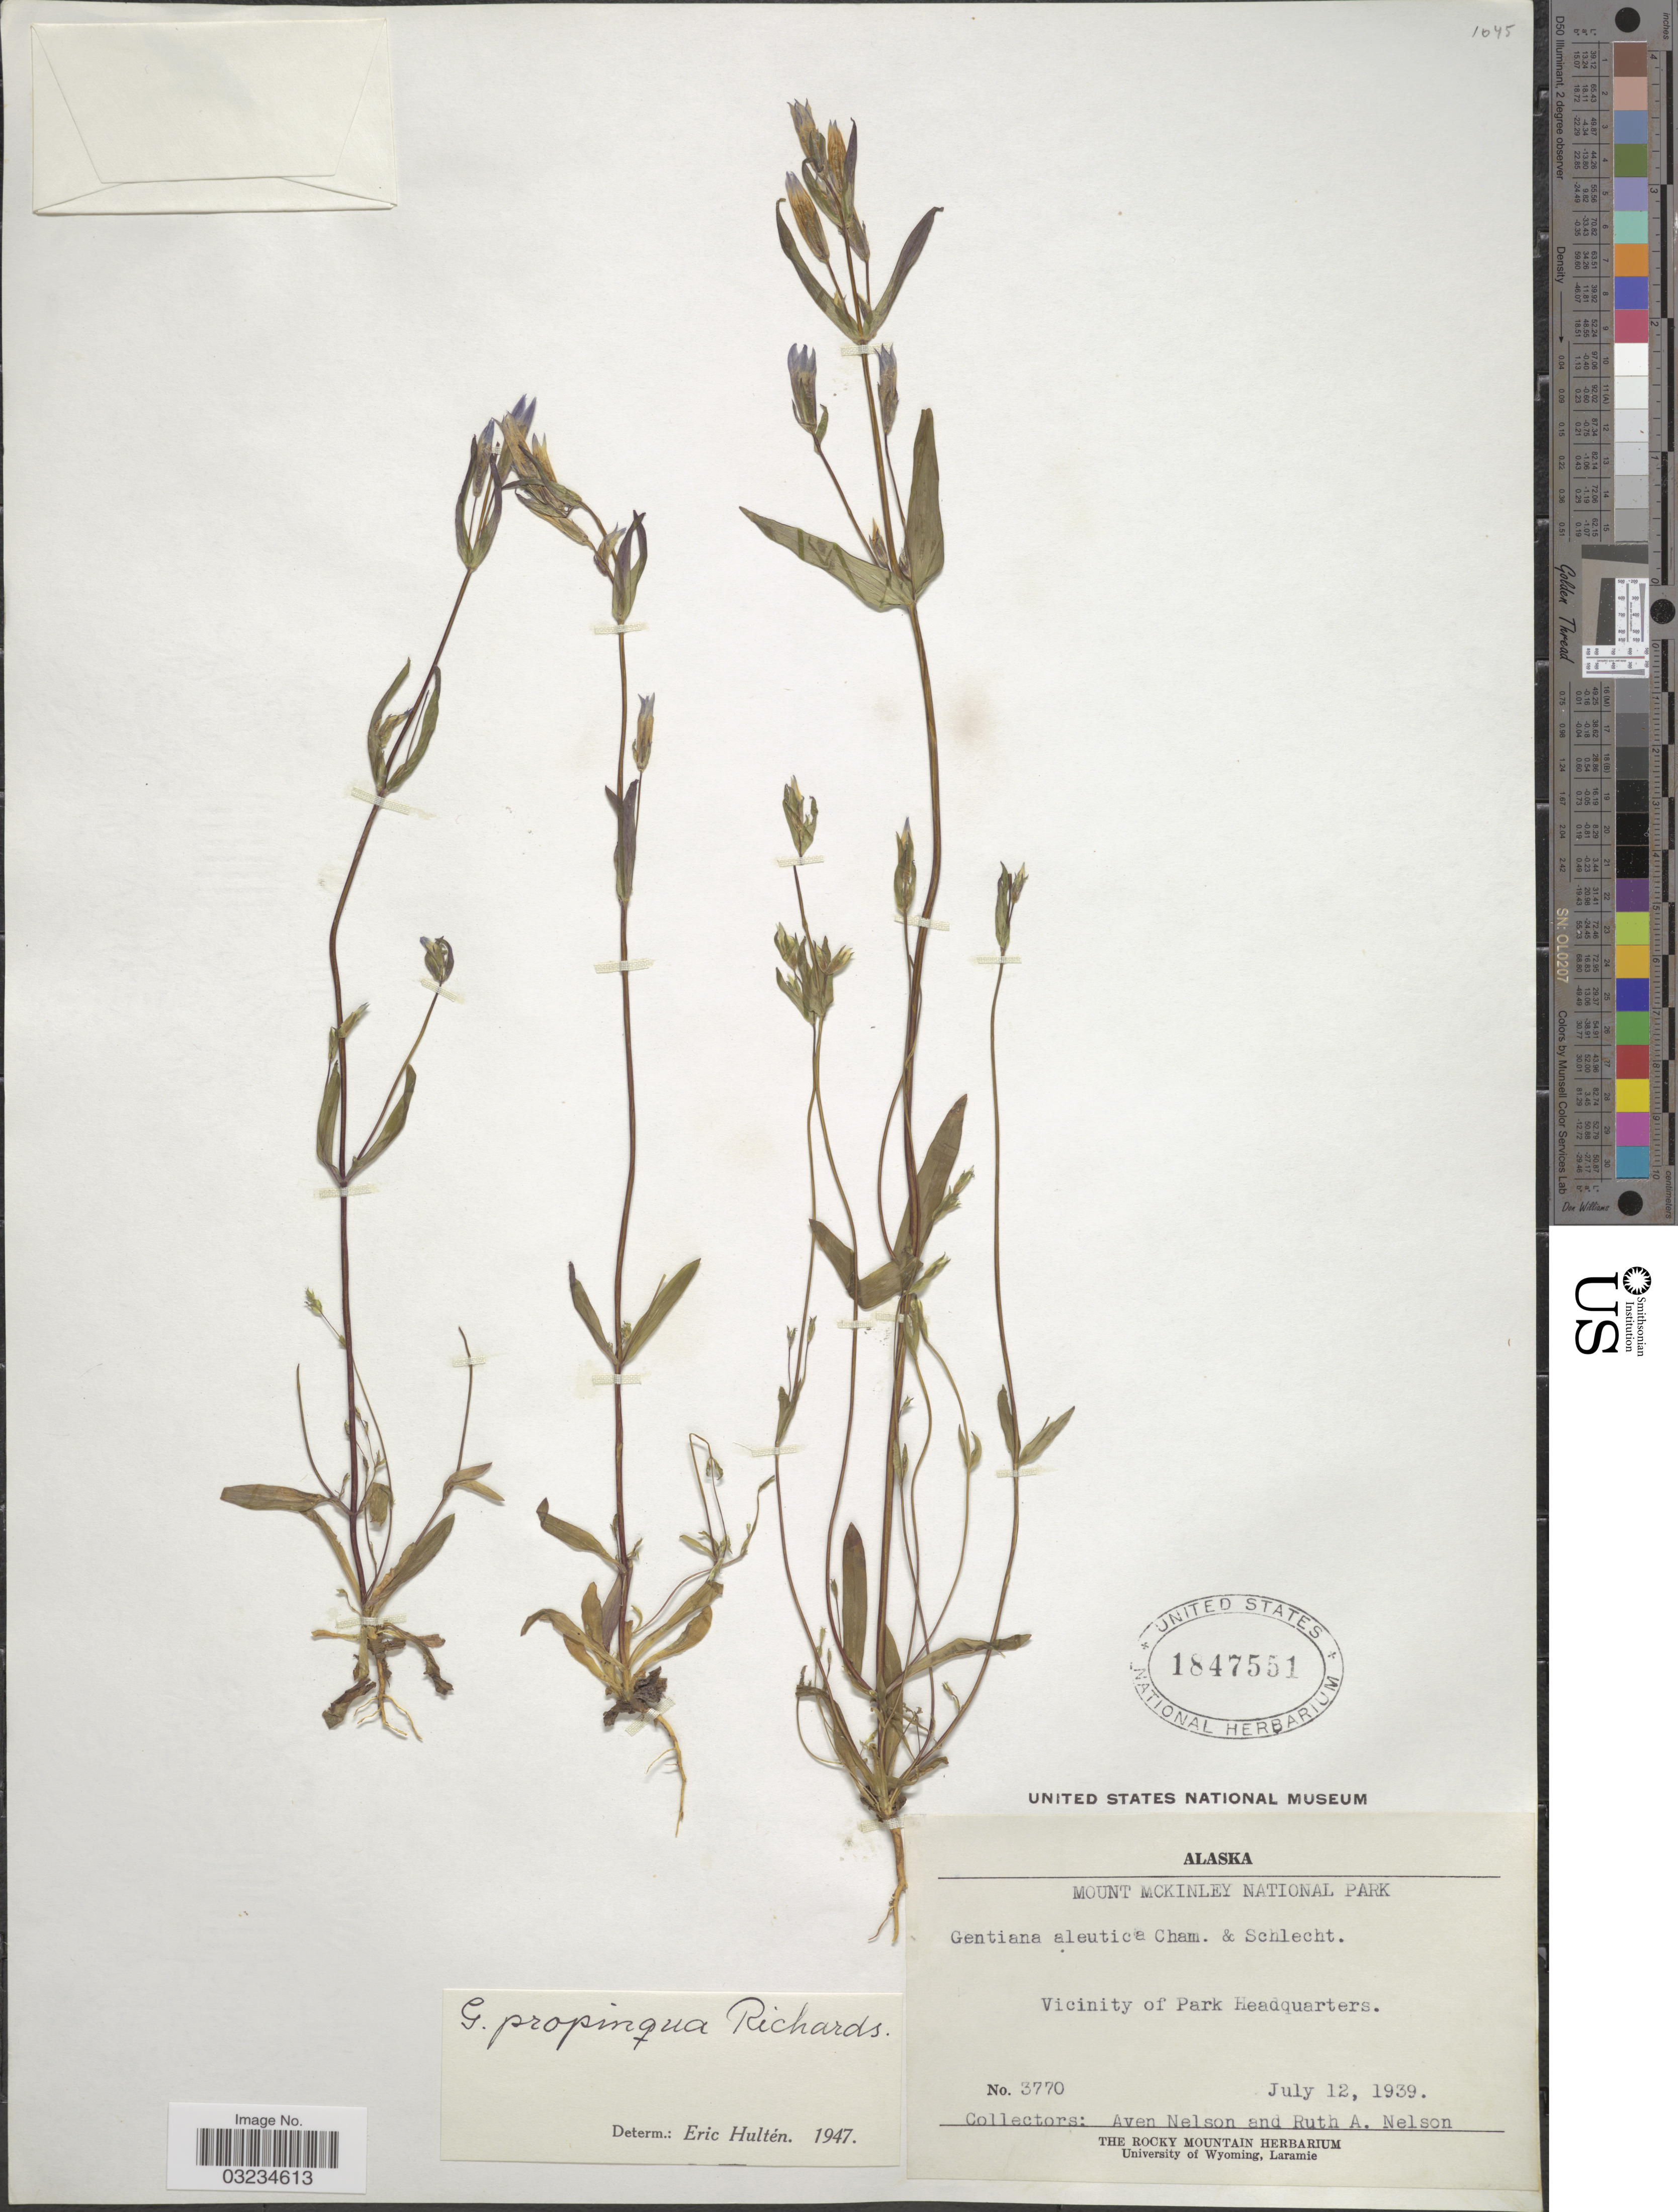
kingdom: Plantae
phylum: Tracheophyta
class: Magnoliopsida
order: Gentianales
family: Gentianaceae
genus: Gentiana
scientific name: Gentiana propinqua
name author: Richards.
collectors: A. Nelson & R. A. Nelson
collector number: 3770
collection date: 1939-07-12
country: United States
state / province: Alaska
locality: Mount McKinley National Park. Vicinity of Park Headquarters.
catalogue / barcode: US 1847551